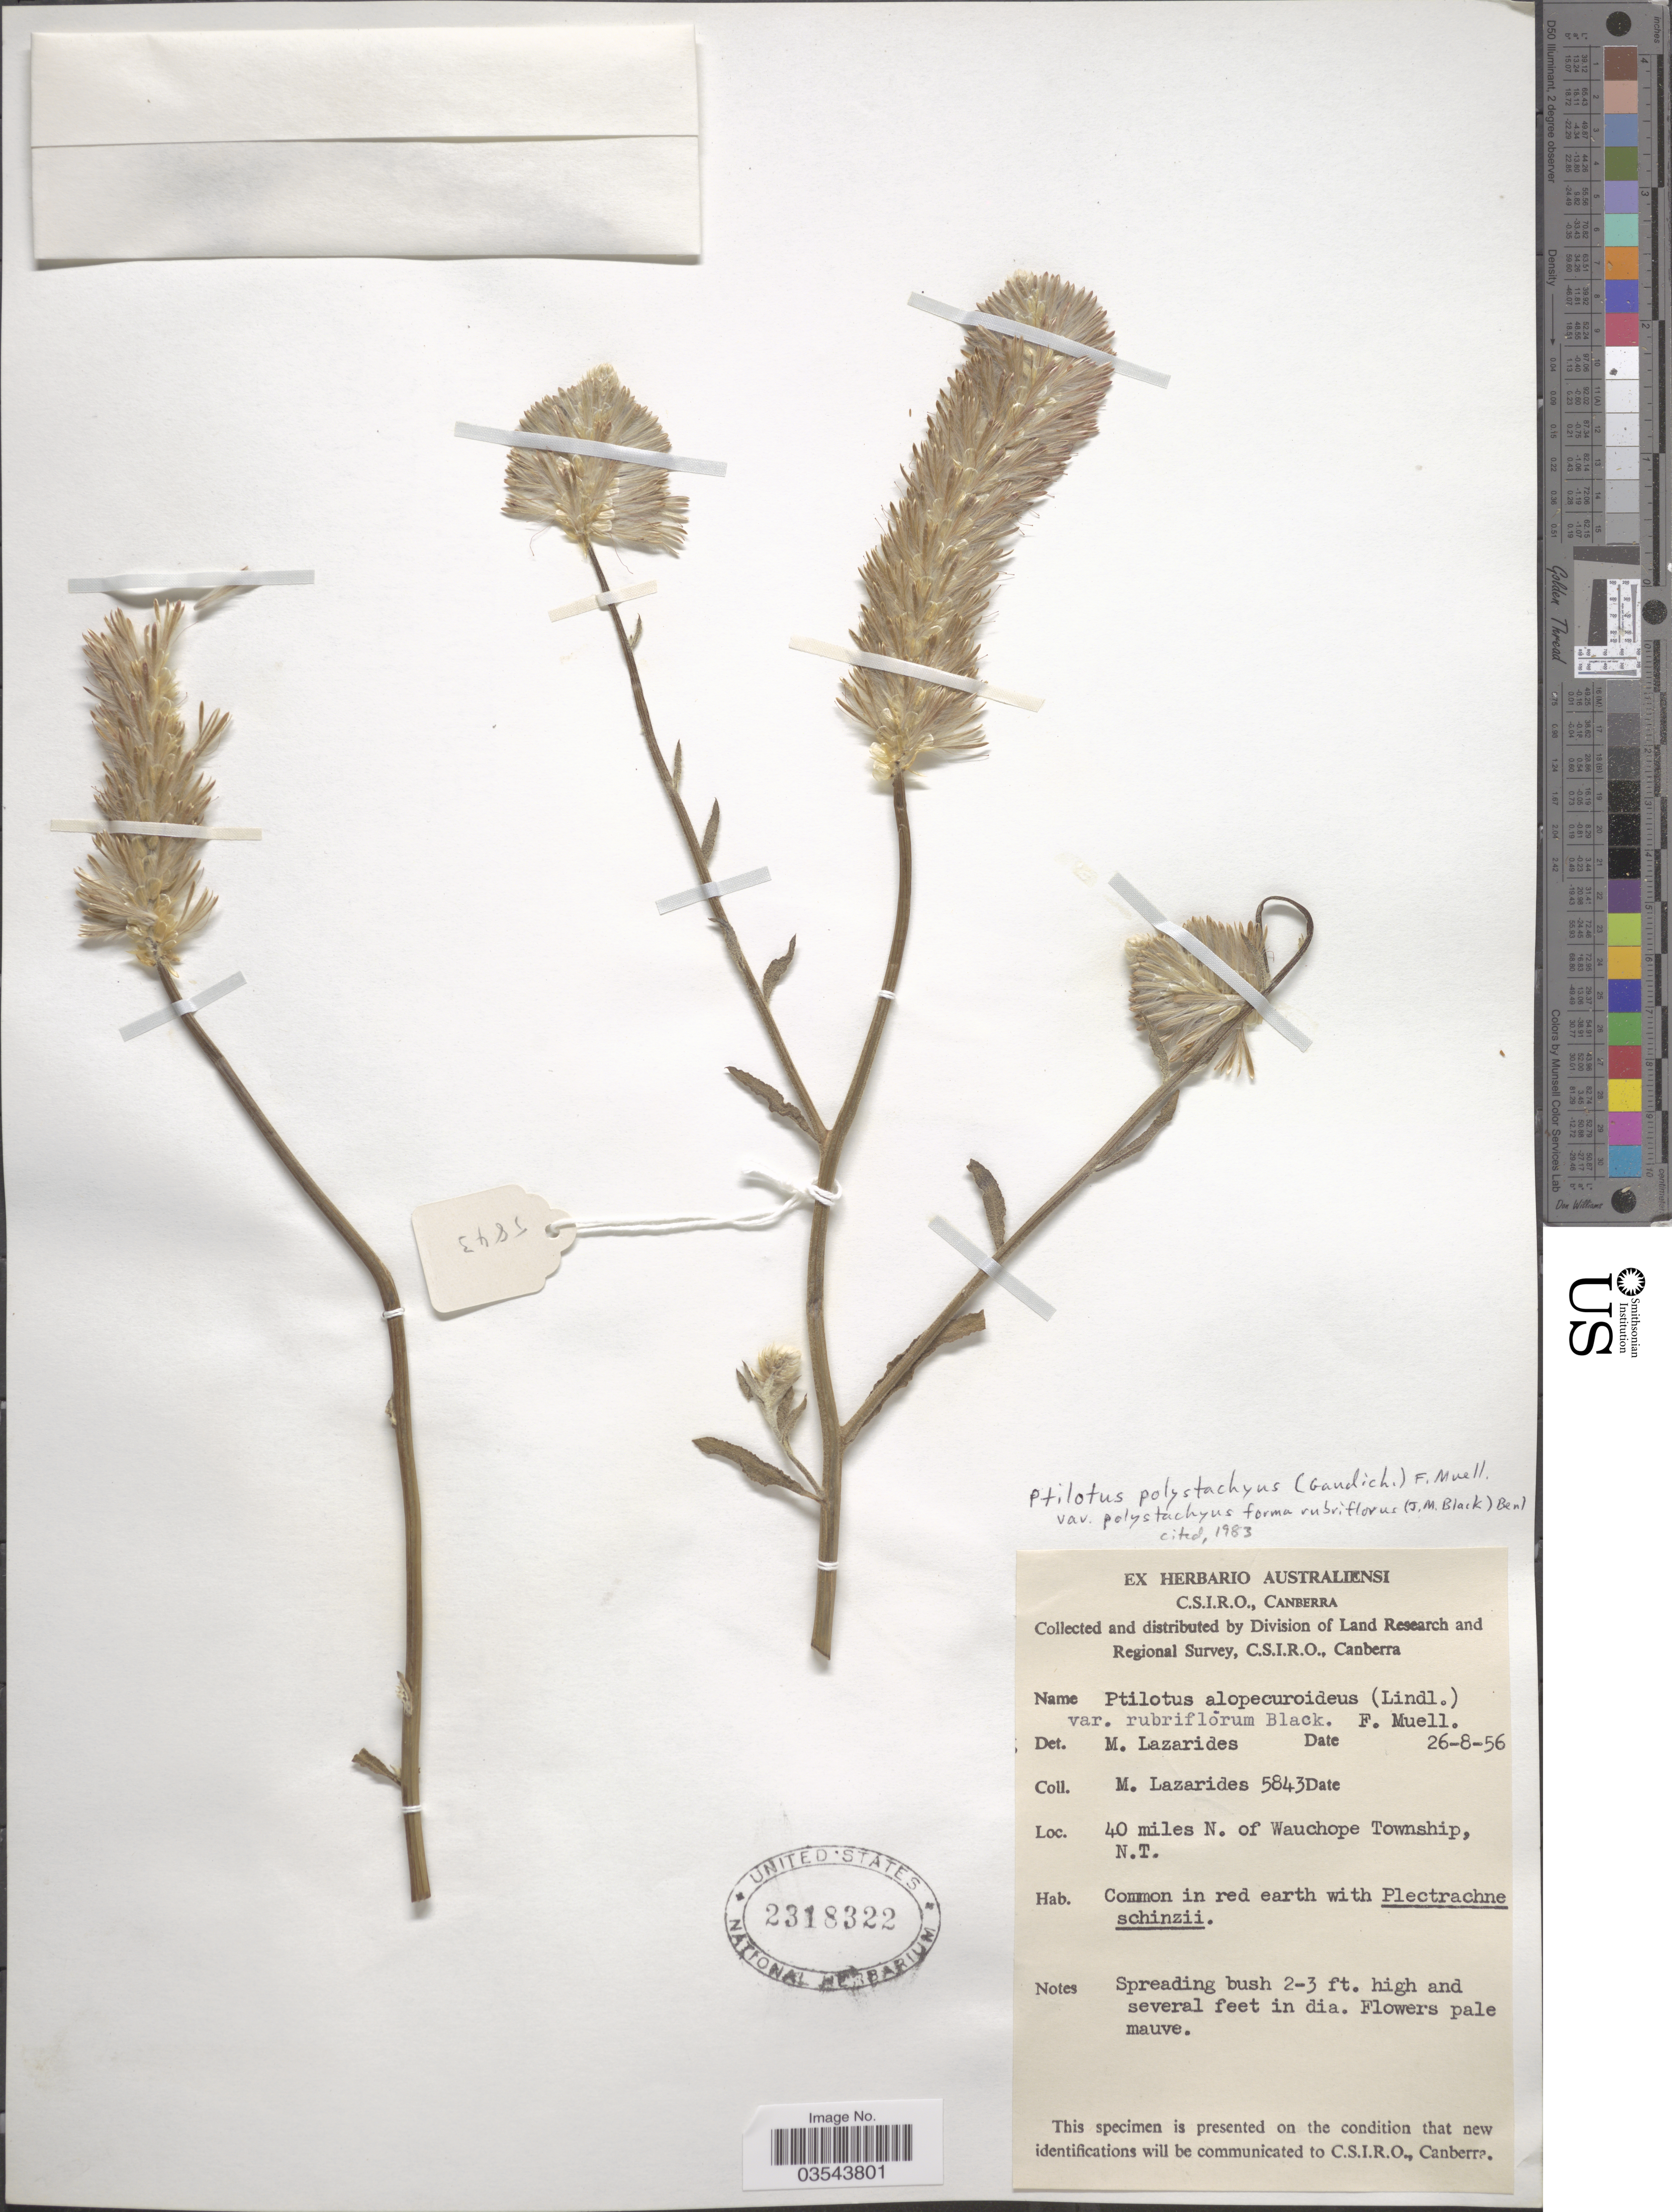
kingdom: Plantae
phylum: Tracheophyta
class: Magnoliopsida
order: Caryophyllales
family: Amaranthaceae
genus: Ptilotus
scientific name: Ptilotus polystachyus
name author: (Gaudich.) F. Muell.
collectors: M. Lazarides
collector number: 5843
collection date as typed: Transcribed d/m/y: 26/8/56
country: Australia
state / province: Northern Territory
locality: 40 miles N. of Wauchope Township, N.T.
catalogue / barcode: US 2318322